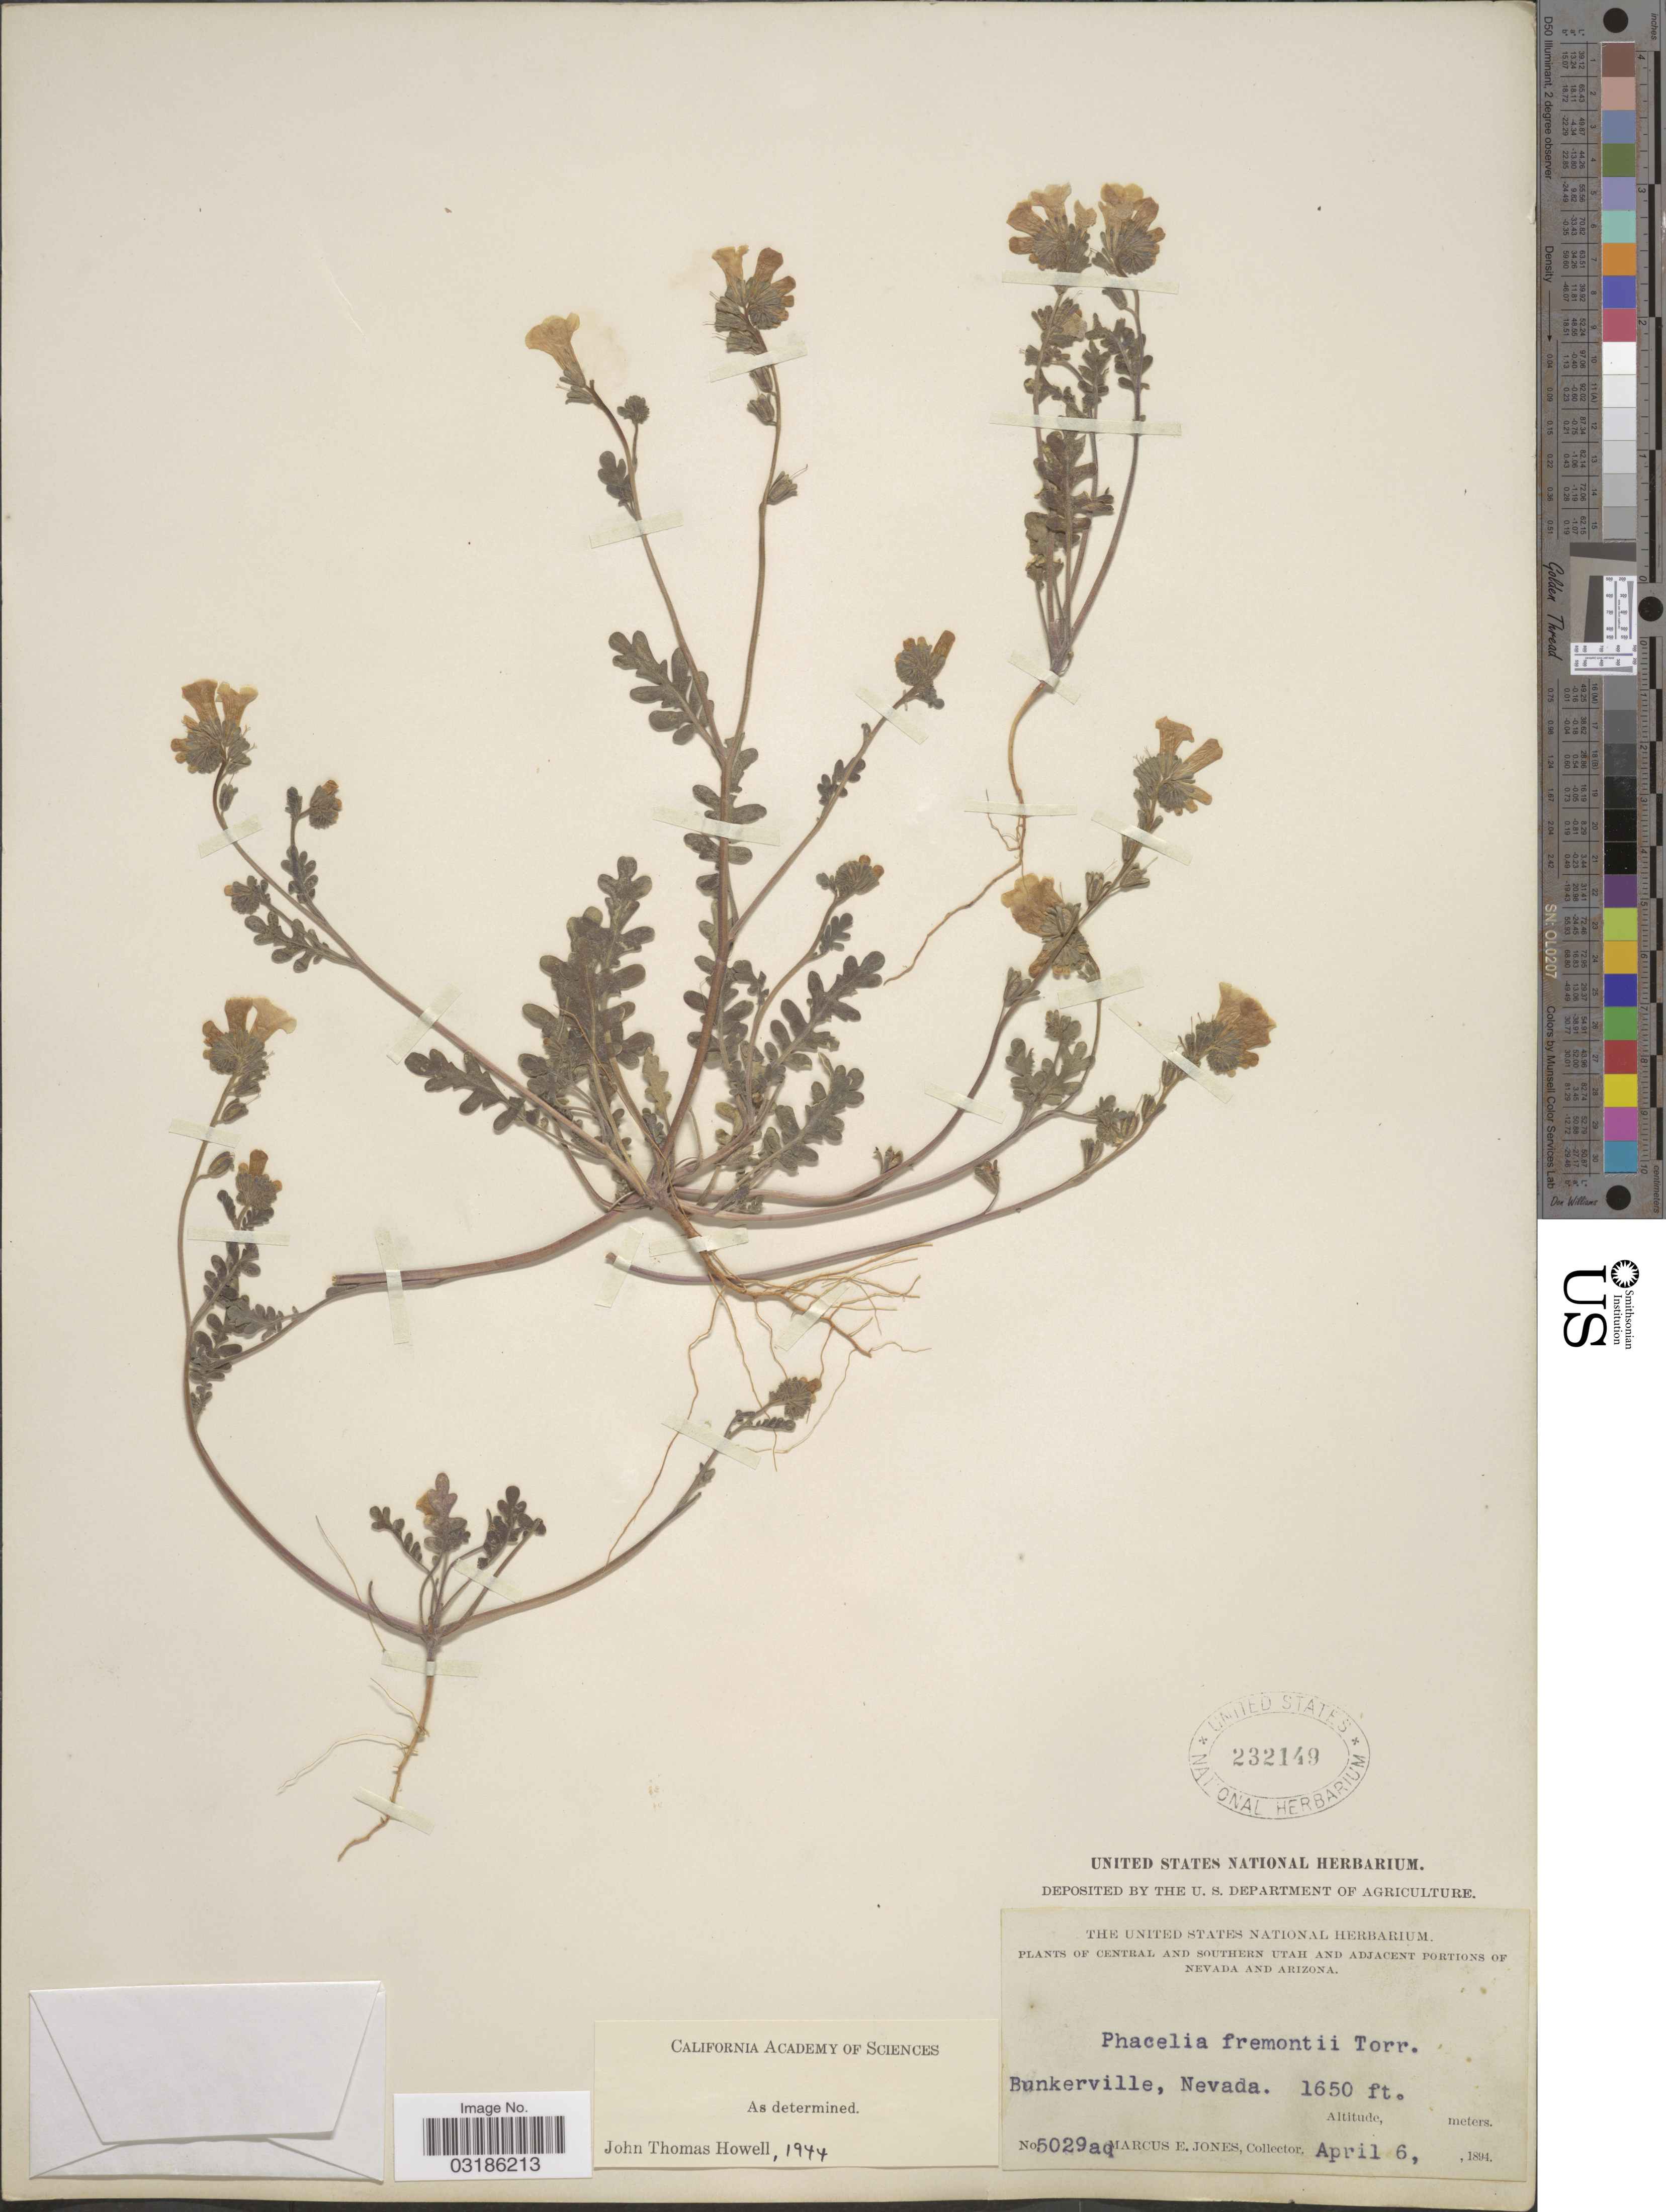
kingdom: Plantae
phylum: Tracheophyta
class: Magnoliopsida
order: Boraginales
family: Hydrophyllaceae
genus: Phacelia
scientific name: Phacelia fremontii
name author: Torr.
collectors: M. E. Jones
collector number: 5029ao*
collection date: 1894-04-06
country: United States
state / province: Nevada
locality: Bunkerville. Adjacent portions of Nevada.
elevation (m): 503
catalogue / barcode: US 232149